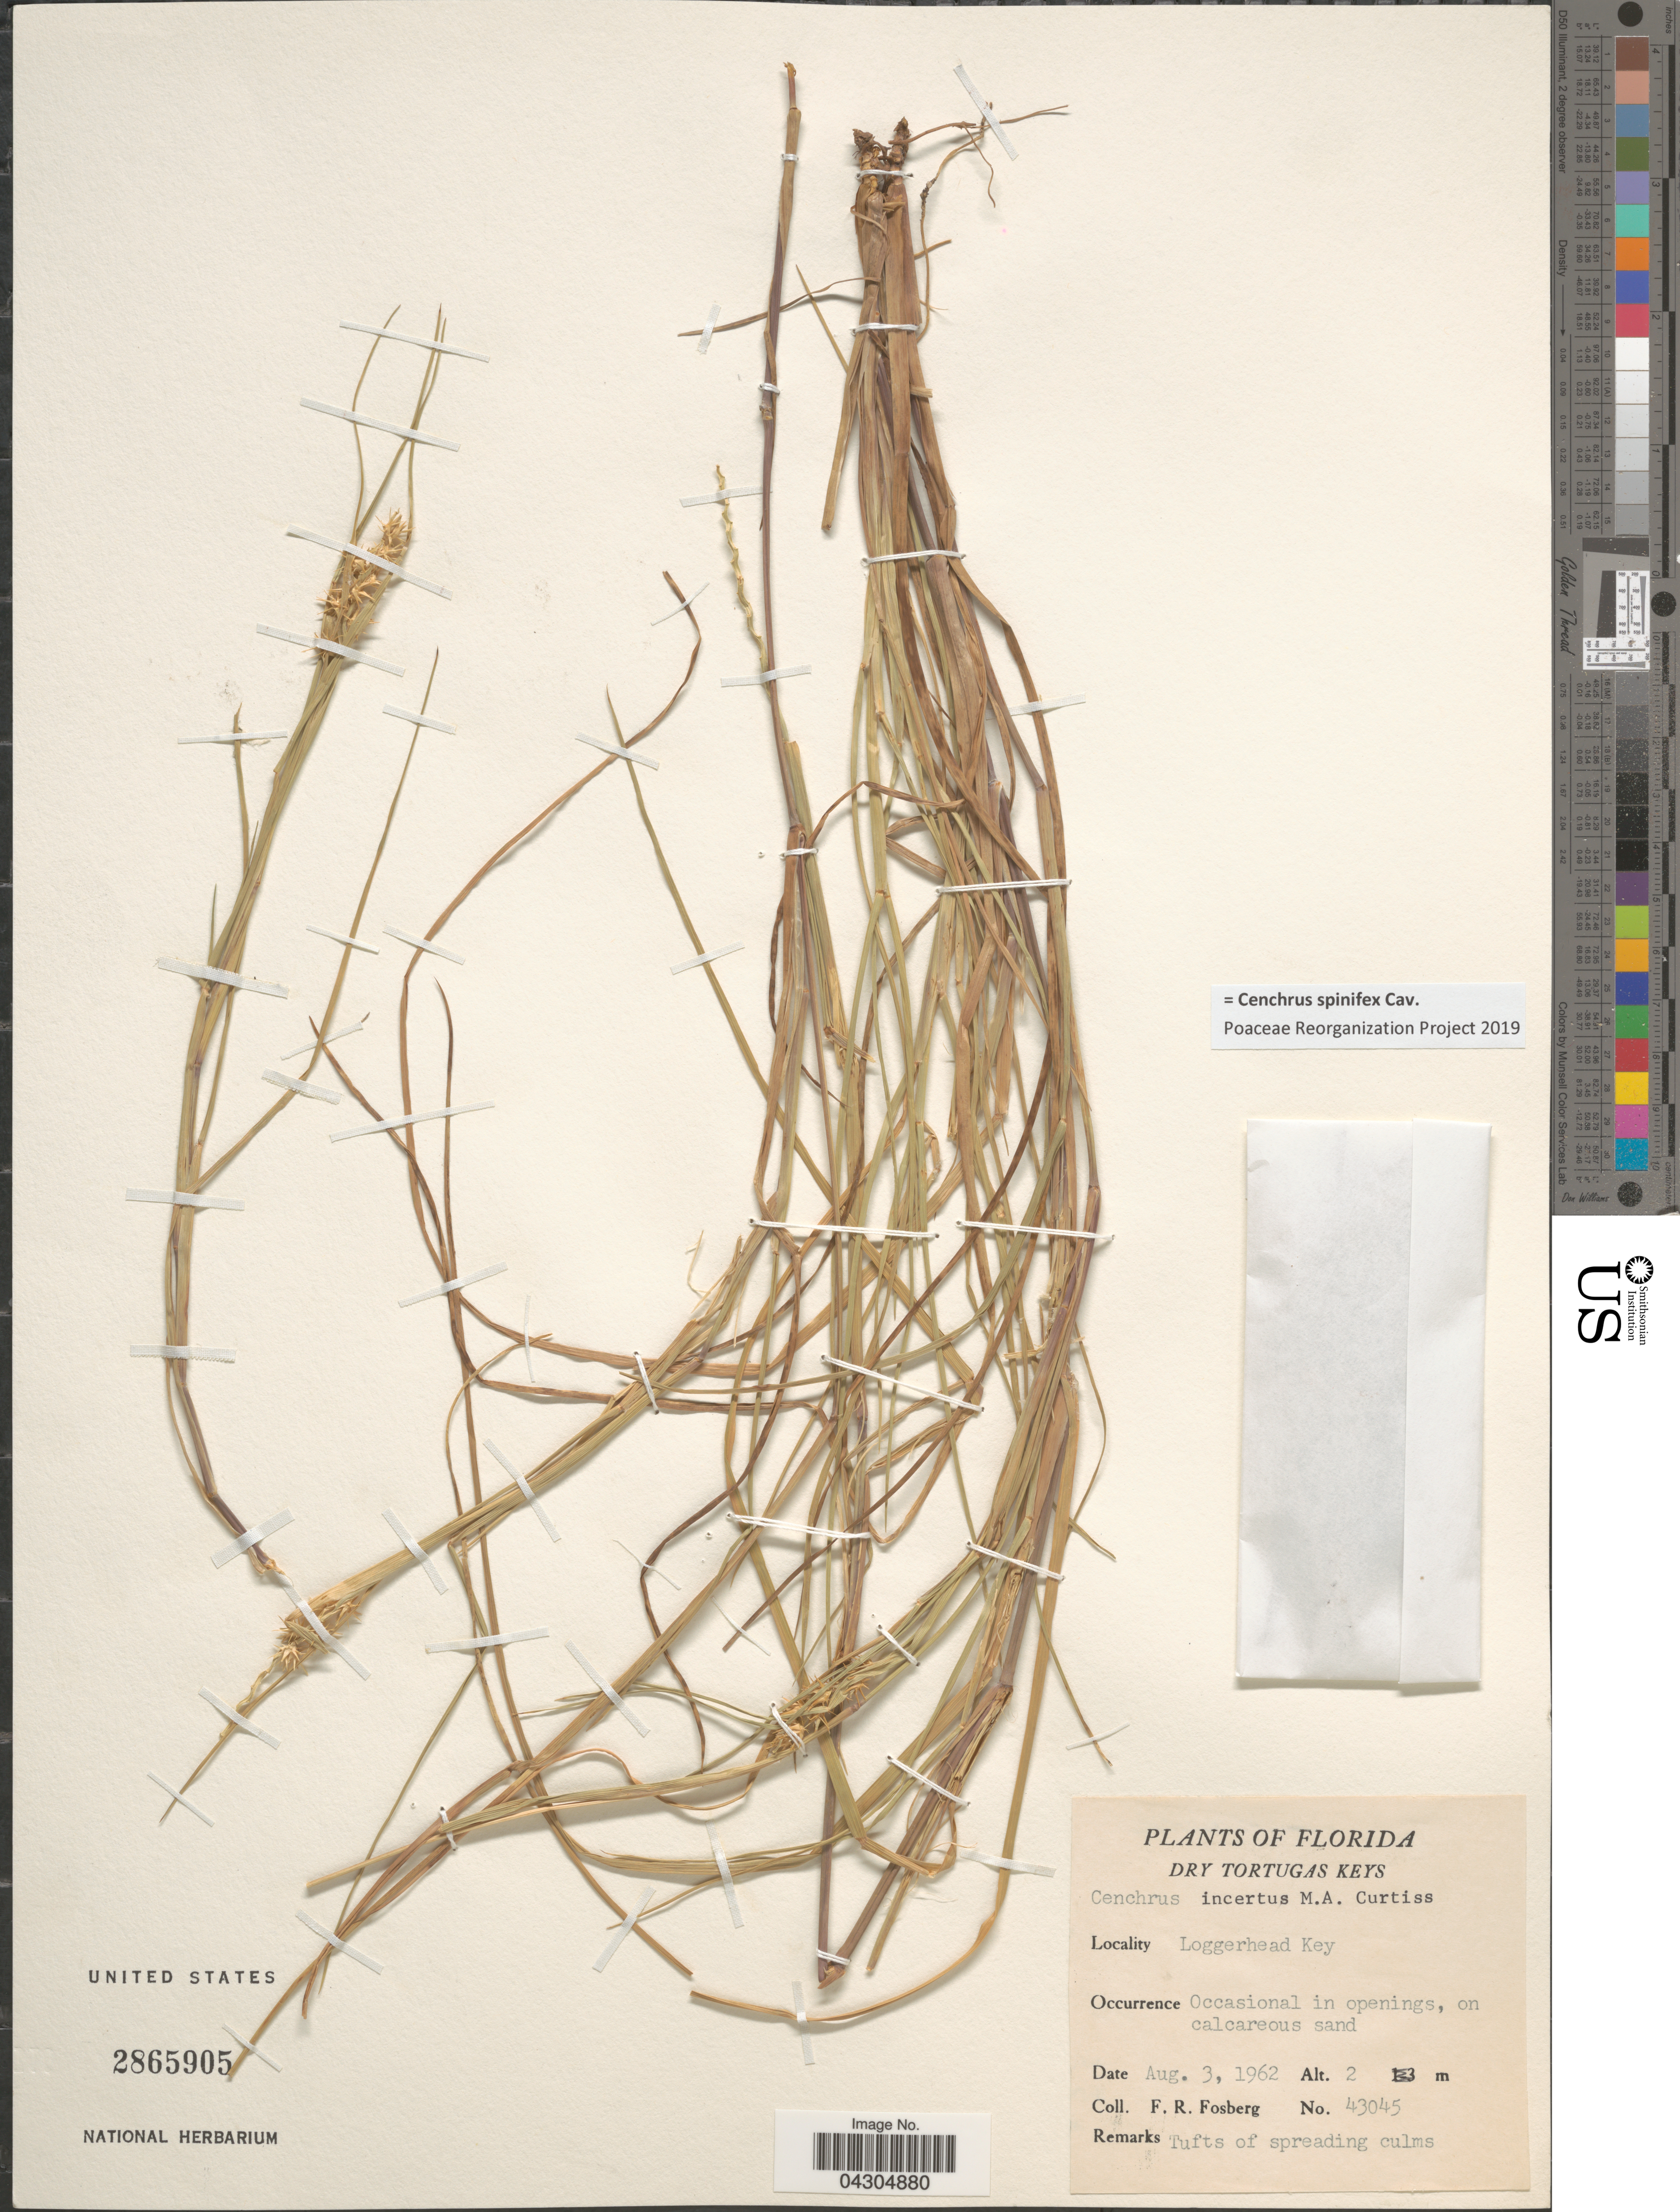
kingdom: Plantae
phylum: Tracheophyta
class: Liliopsida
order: Poales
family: Poaceae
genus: Cenchrus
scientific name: Cenchrus spinifex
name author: Cav.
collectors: F. R. Fosberg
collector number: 43045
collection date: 1962-08-03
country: United States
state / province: Florida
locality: Dry Tortugas Keys. Loggerhead Key.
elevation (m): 2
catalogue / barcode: US 2865905